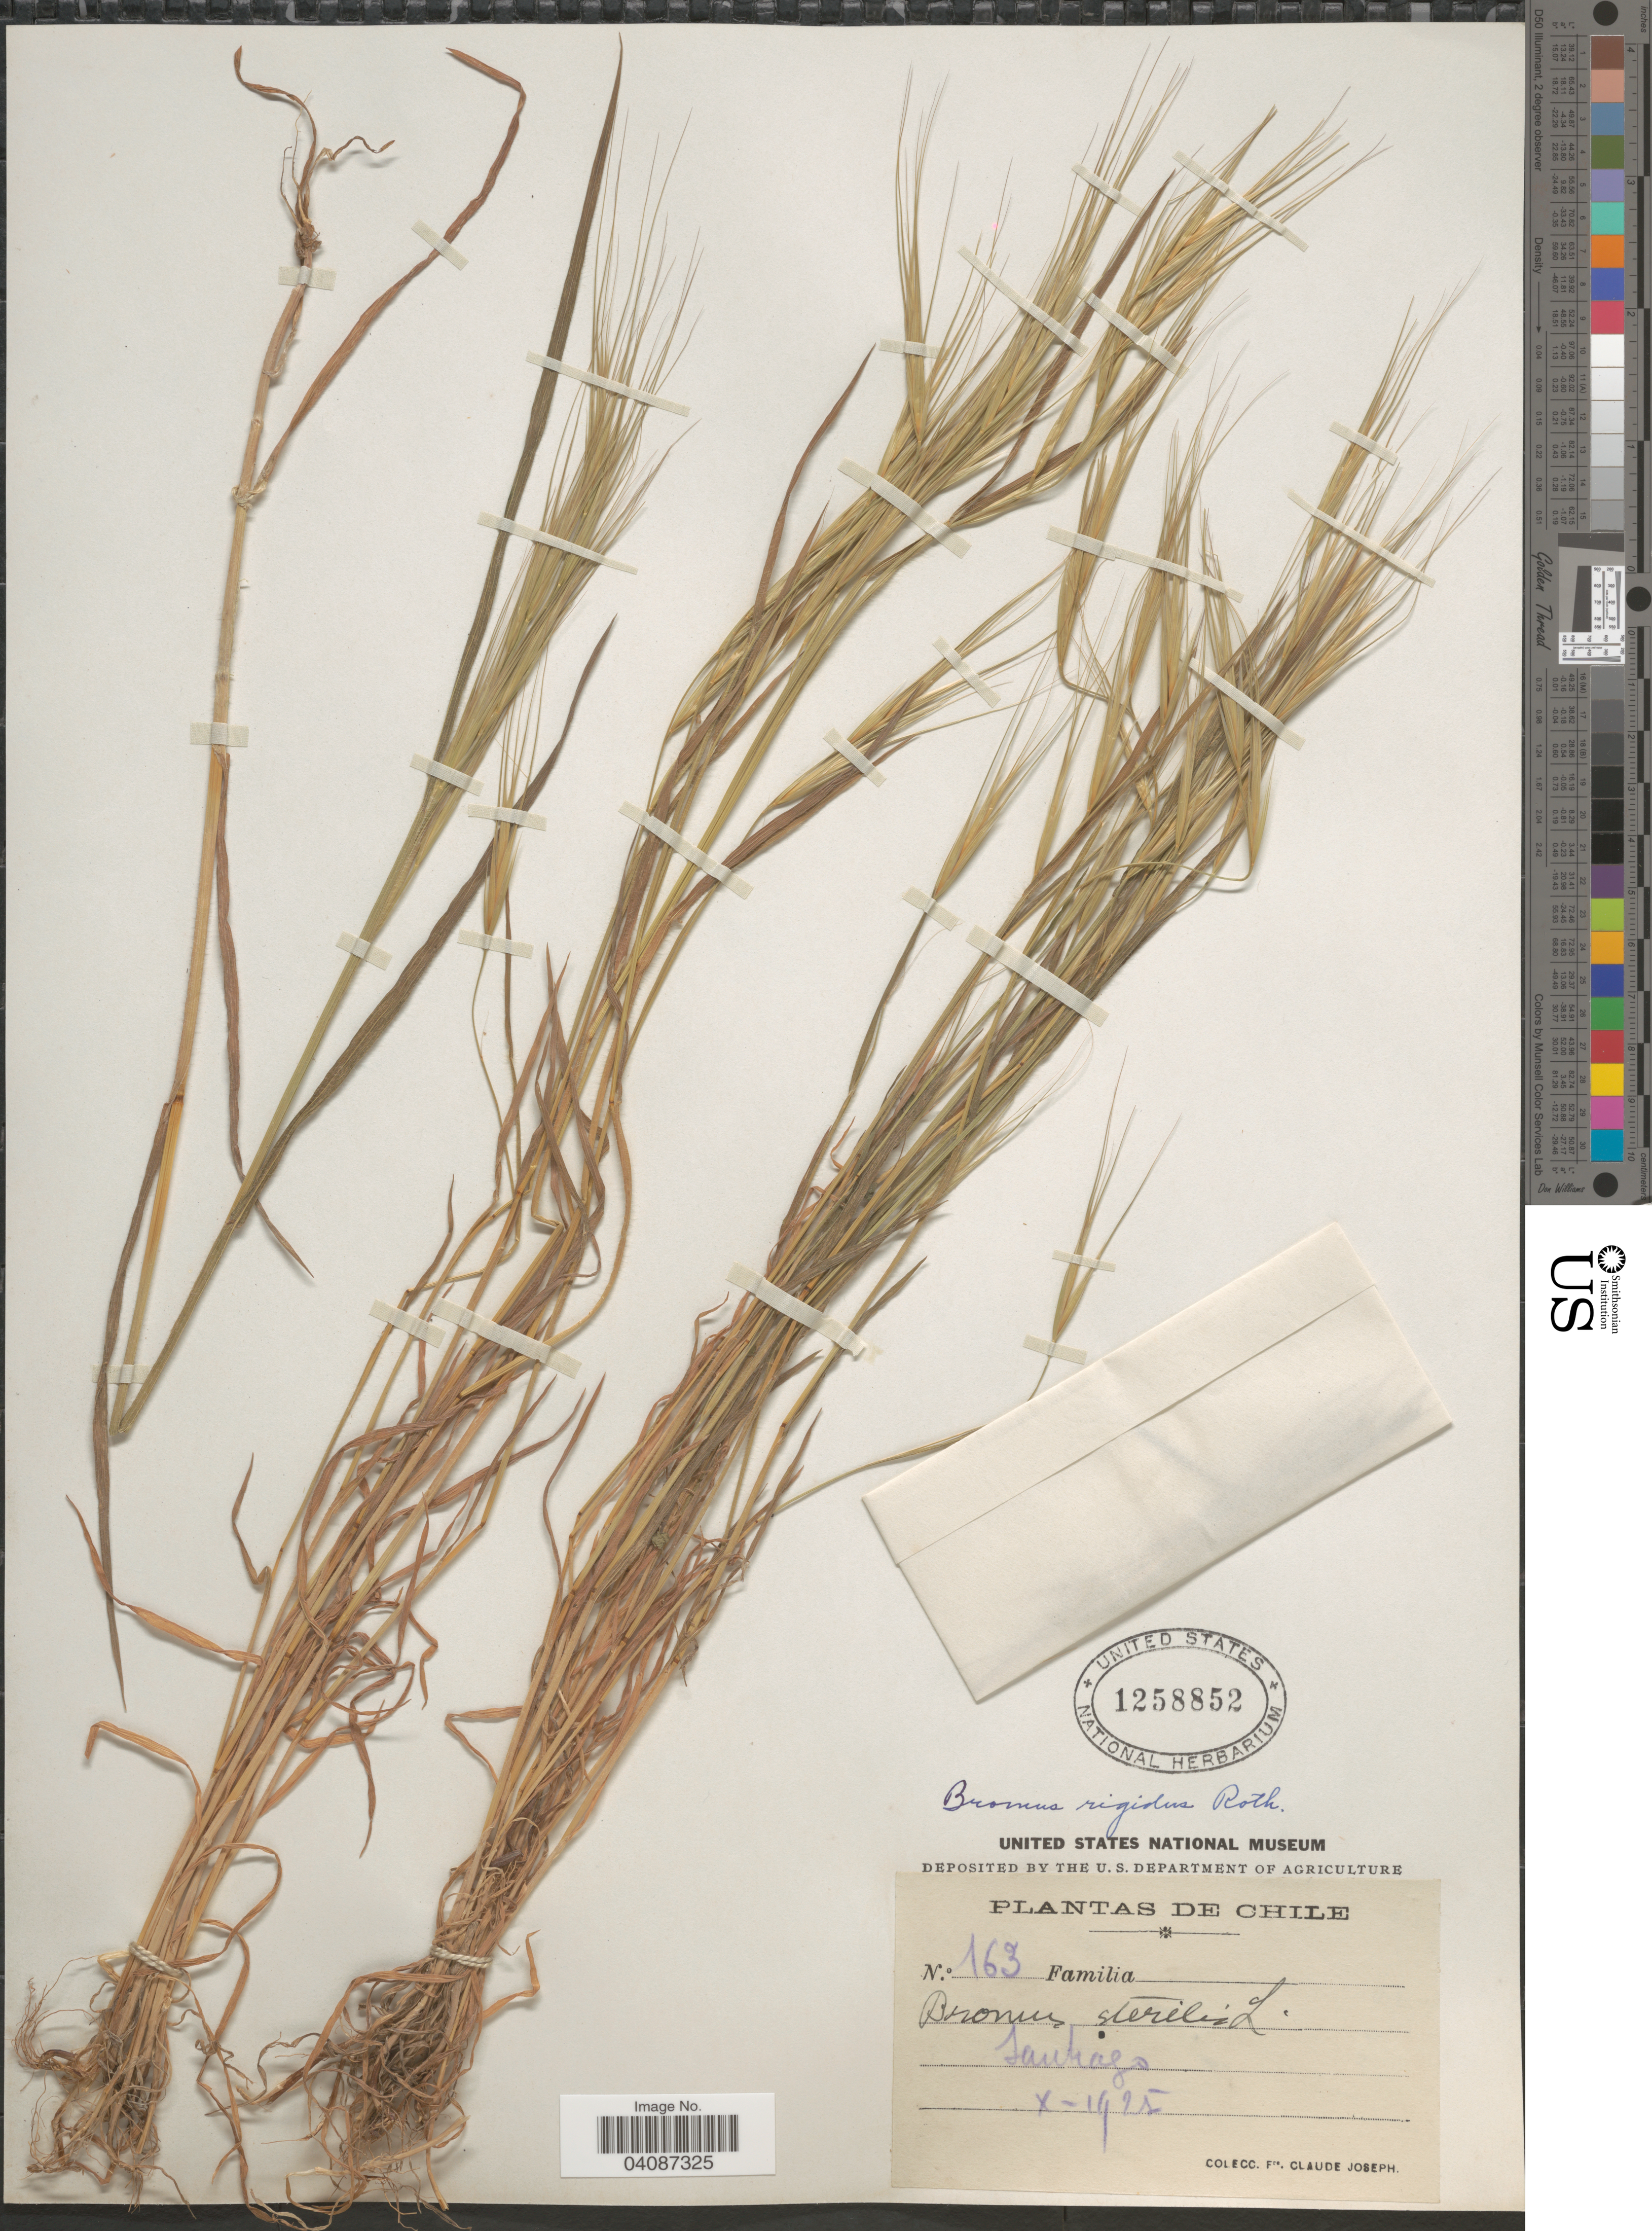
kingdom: Plantae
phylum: Tracheophyta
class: Liliopsida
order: Poales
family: Poaceae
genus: Bromus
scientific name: Bromus rigidus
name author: Roth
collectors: Bro. Claude-Joseph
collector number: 163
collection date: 1925-10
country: Chile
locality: Santiago.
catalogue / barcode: US 1258852